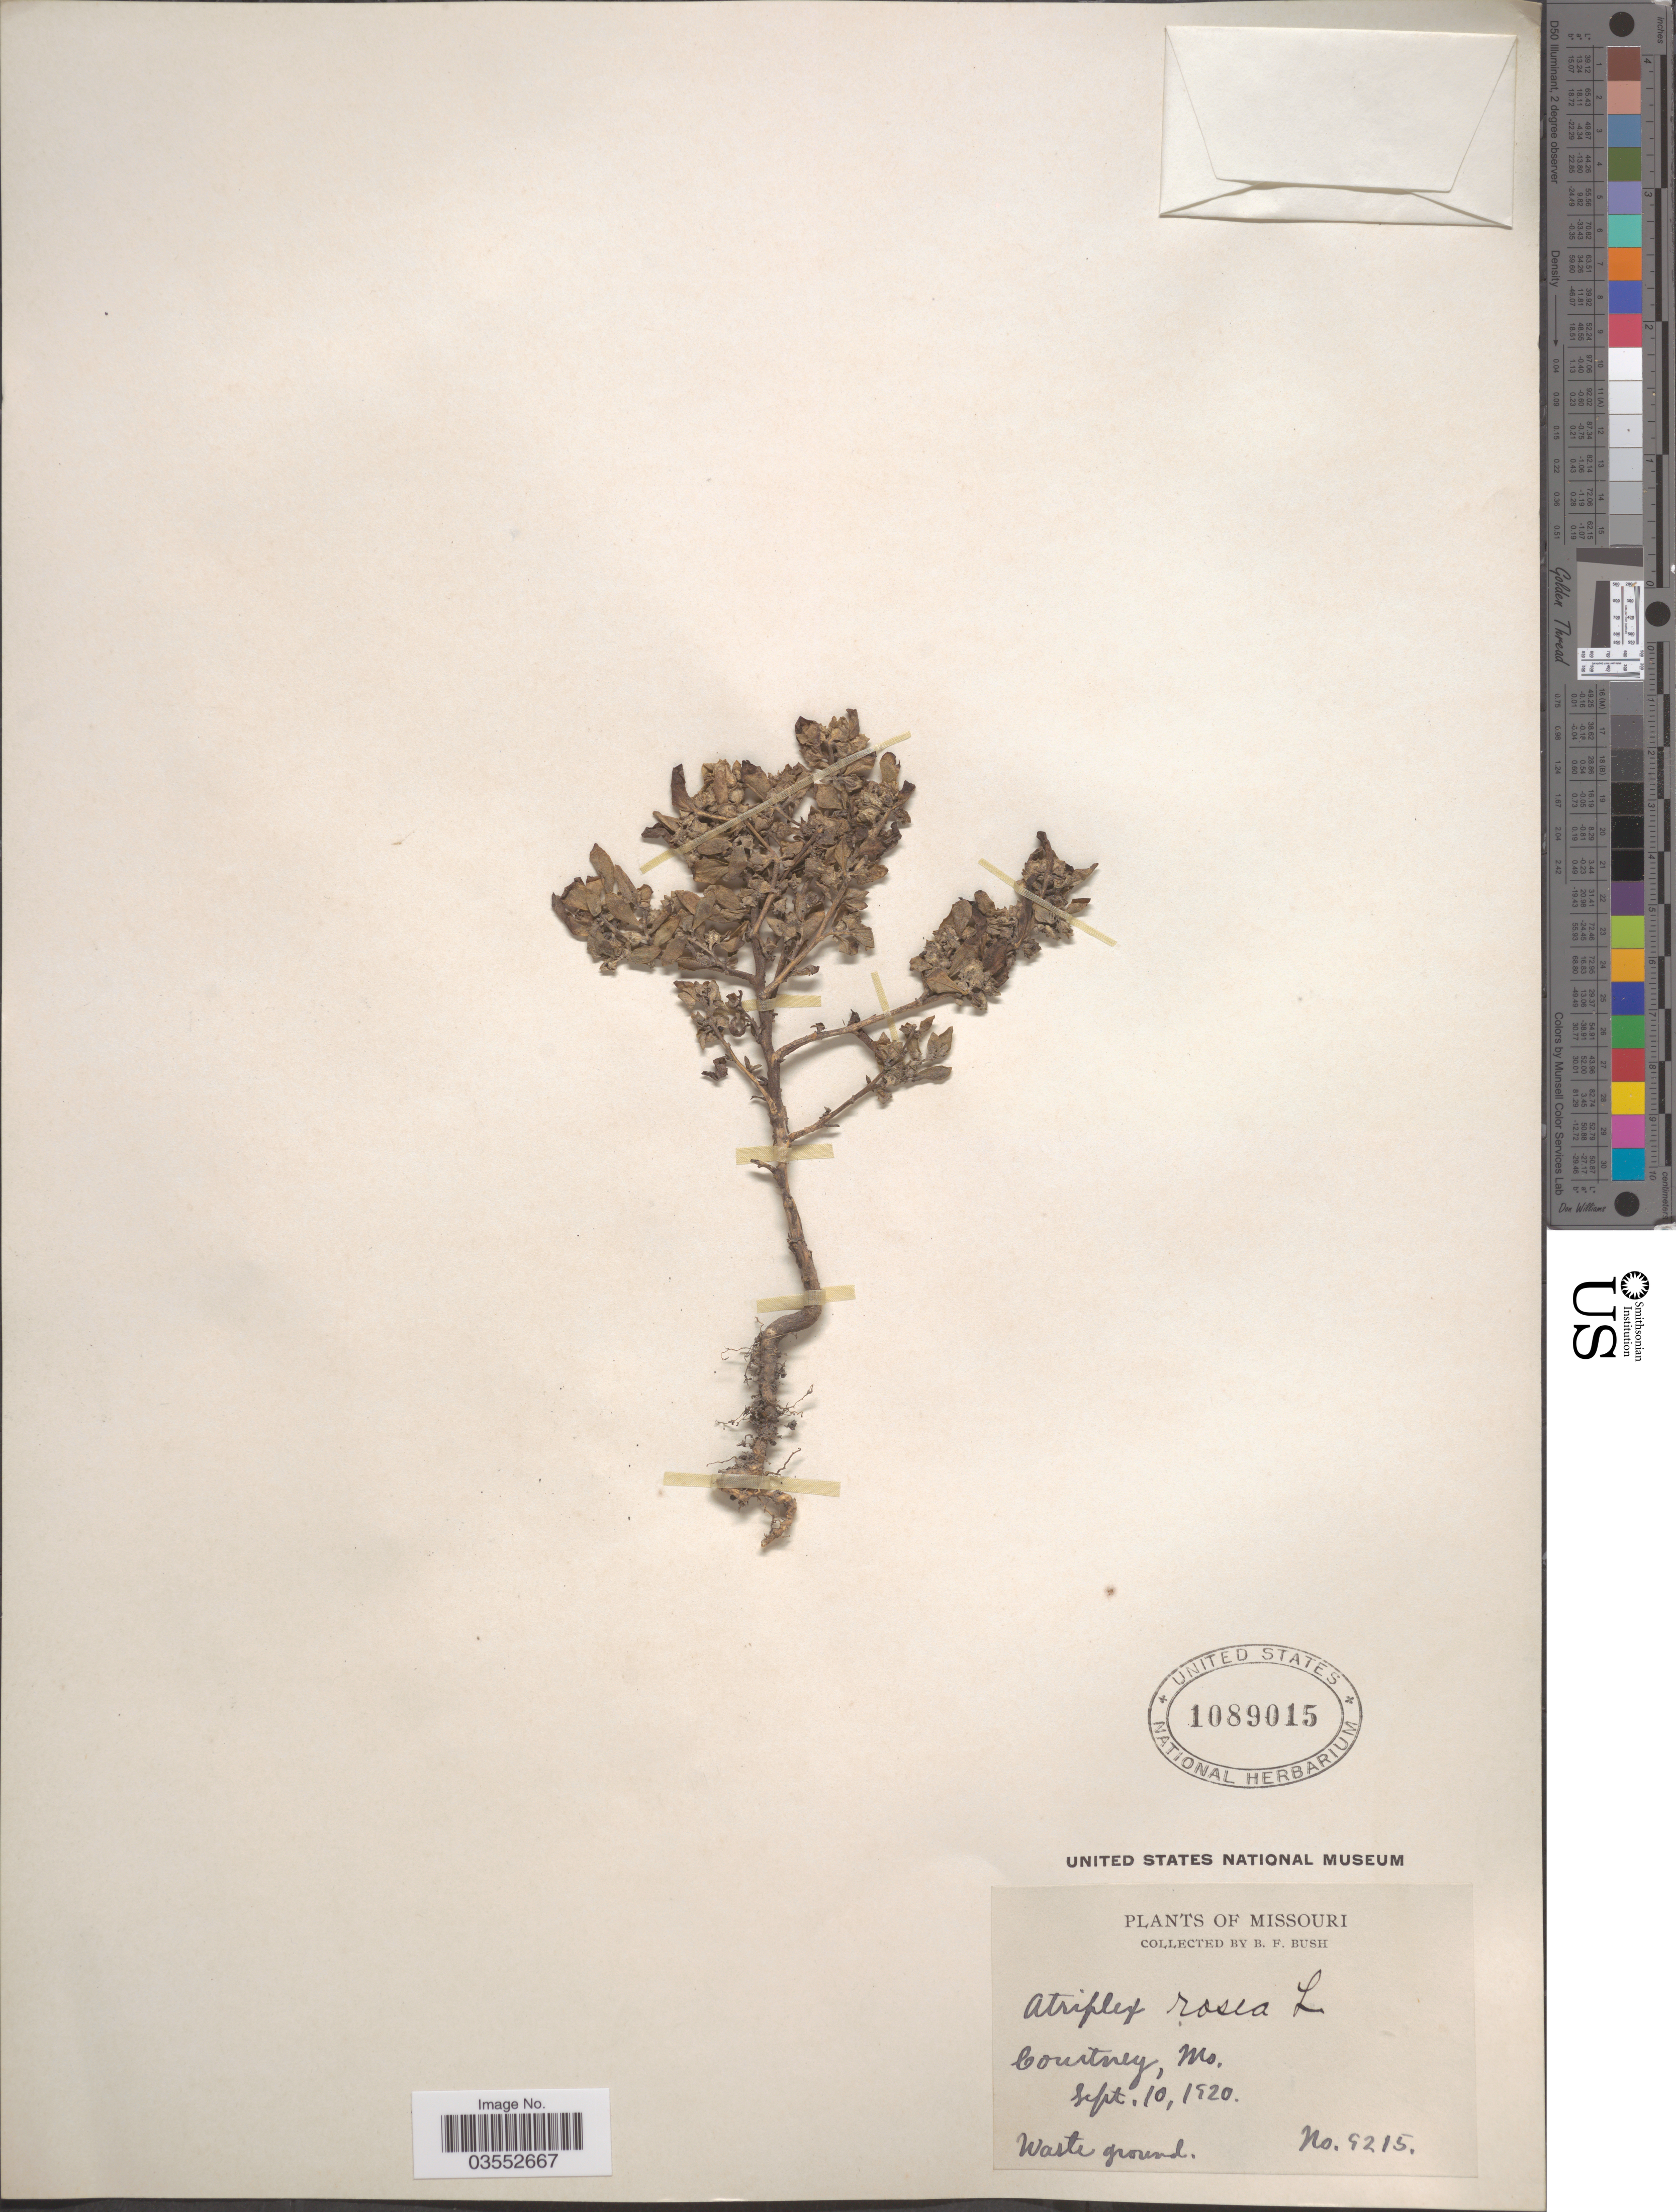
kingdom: Plantae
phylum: Tracheophyta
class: Magnoliopsida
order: Caryophyllales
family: Amaranthaceae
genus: Atriplex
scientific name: Atriplex rosea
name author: L.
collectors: B. F. Bush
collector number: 9215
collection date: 1920-09-10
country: United States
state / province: Missouri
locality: Courtney.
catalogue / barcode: US 1089015